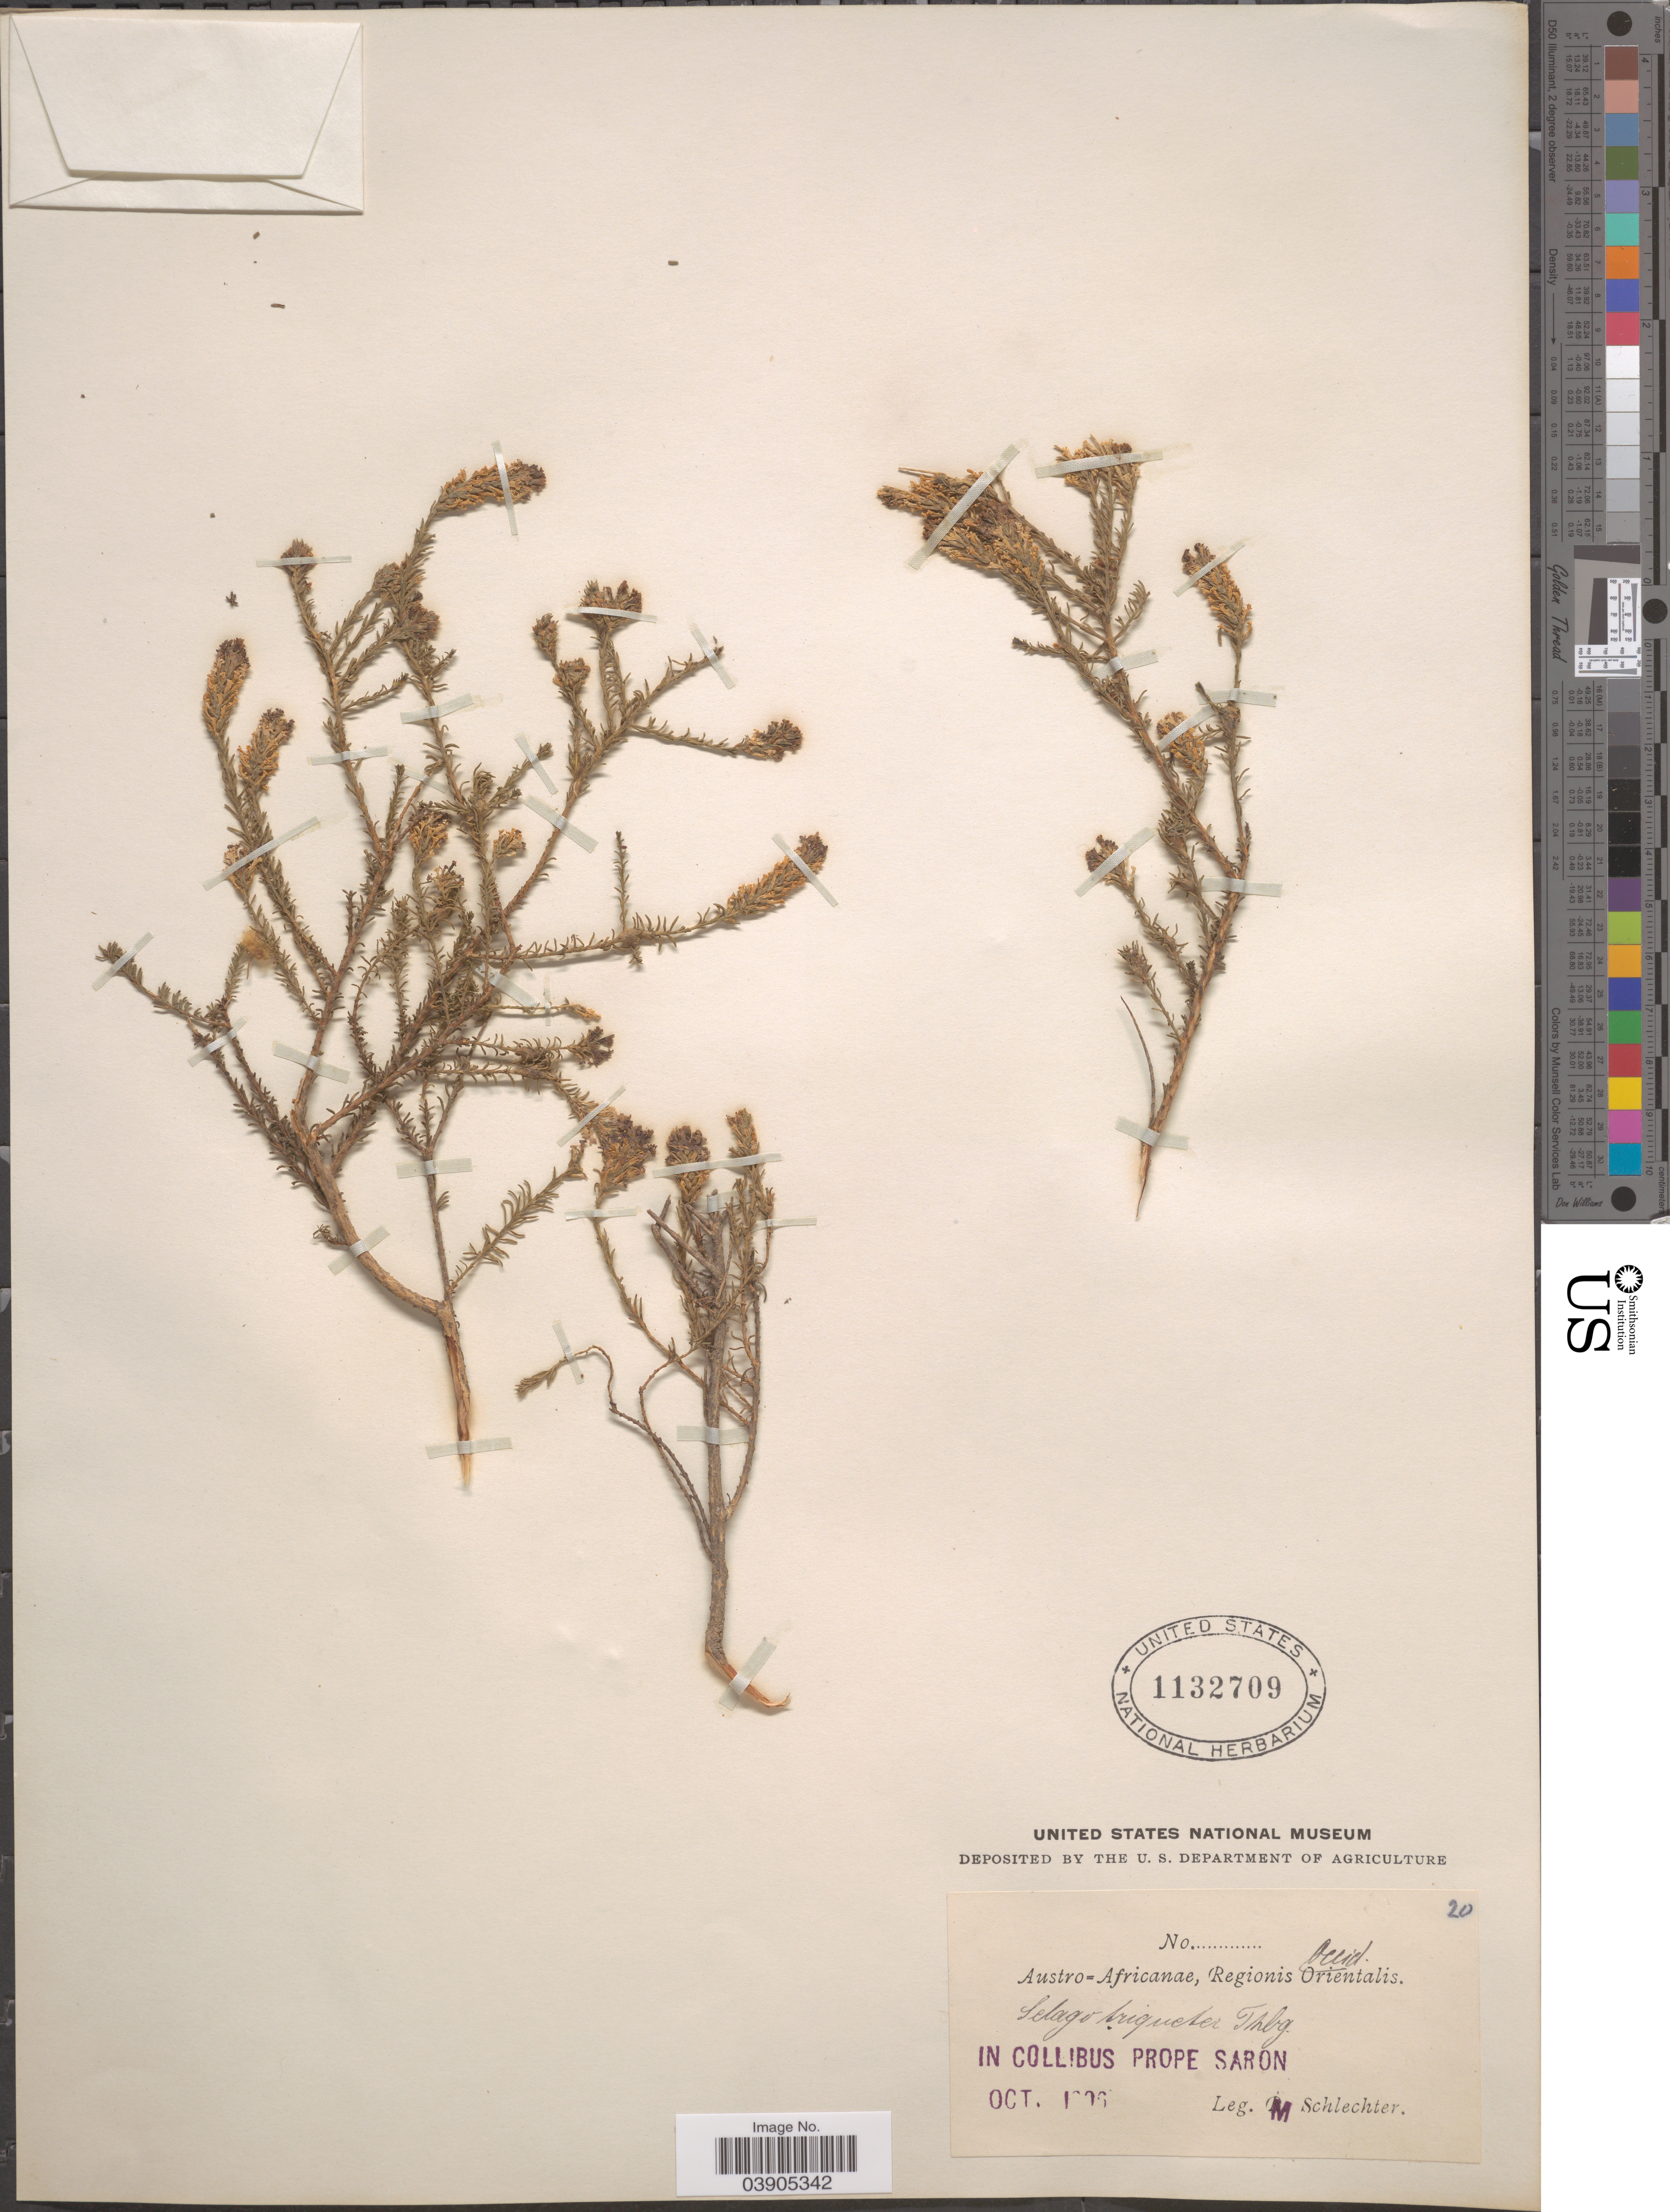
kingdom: Plantae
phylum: Tracheophyta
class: Magnoliopsida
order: Lamiales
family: Scrophulariaceae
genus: Selago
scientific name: Selago triquetra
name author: E. Mey.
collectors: M. Schlechter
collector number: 20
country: South Africa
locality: Austro=Africanae, Regionis Occid. In collibus prope Saron.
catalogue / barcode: US 1132709